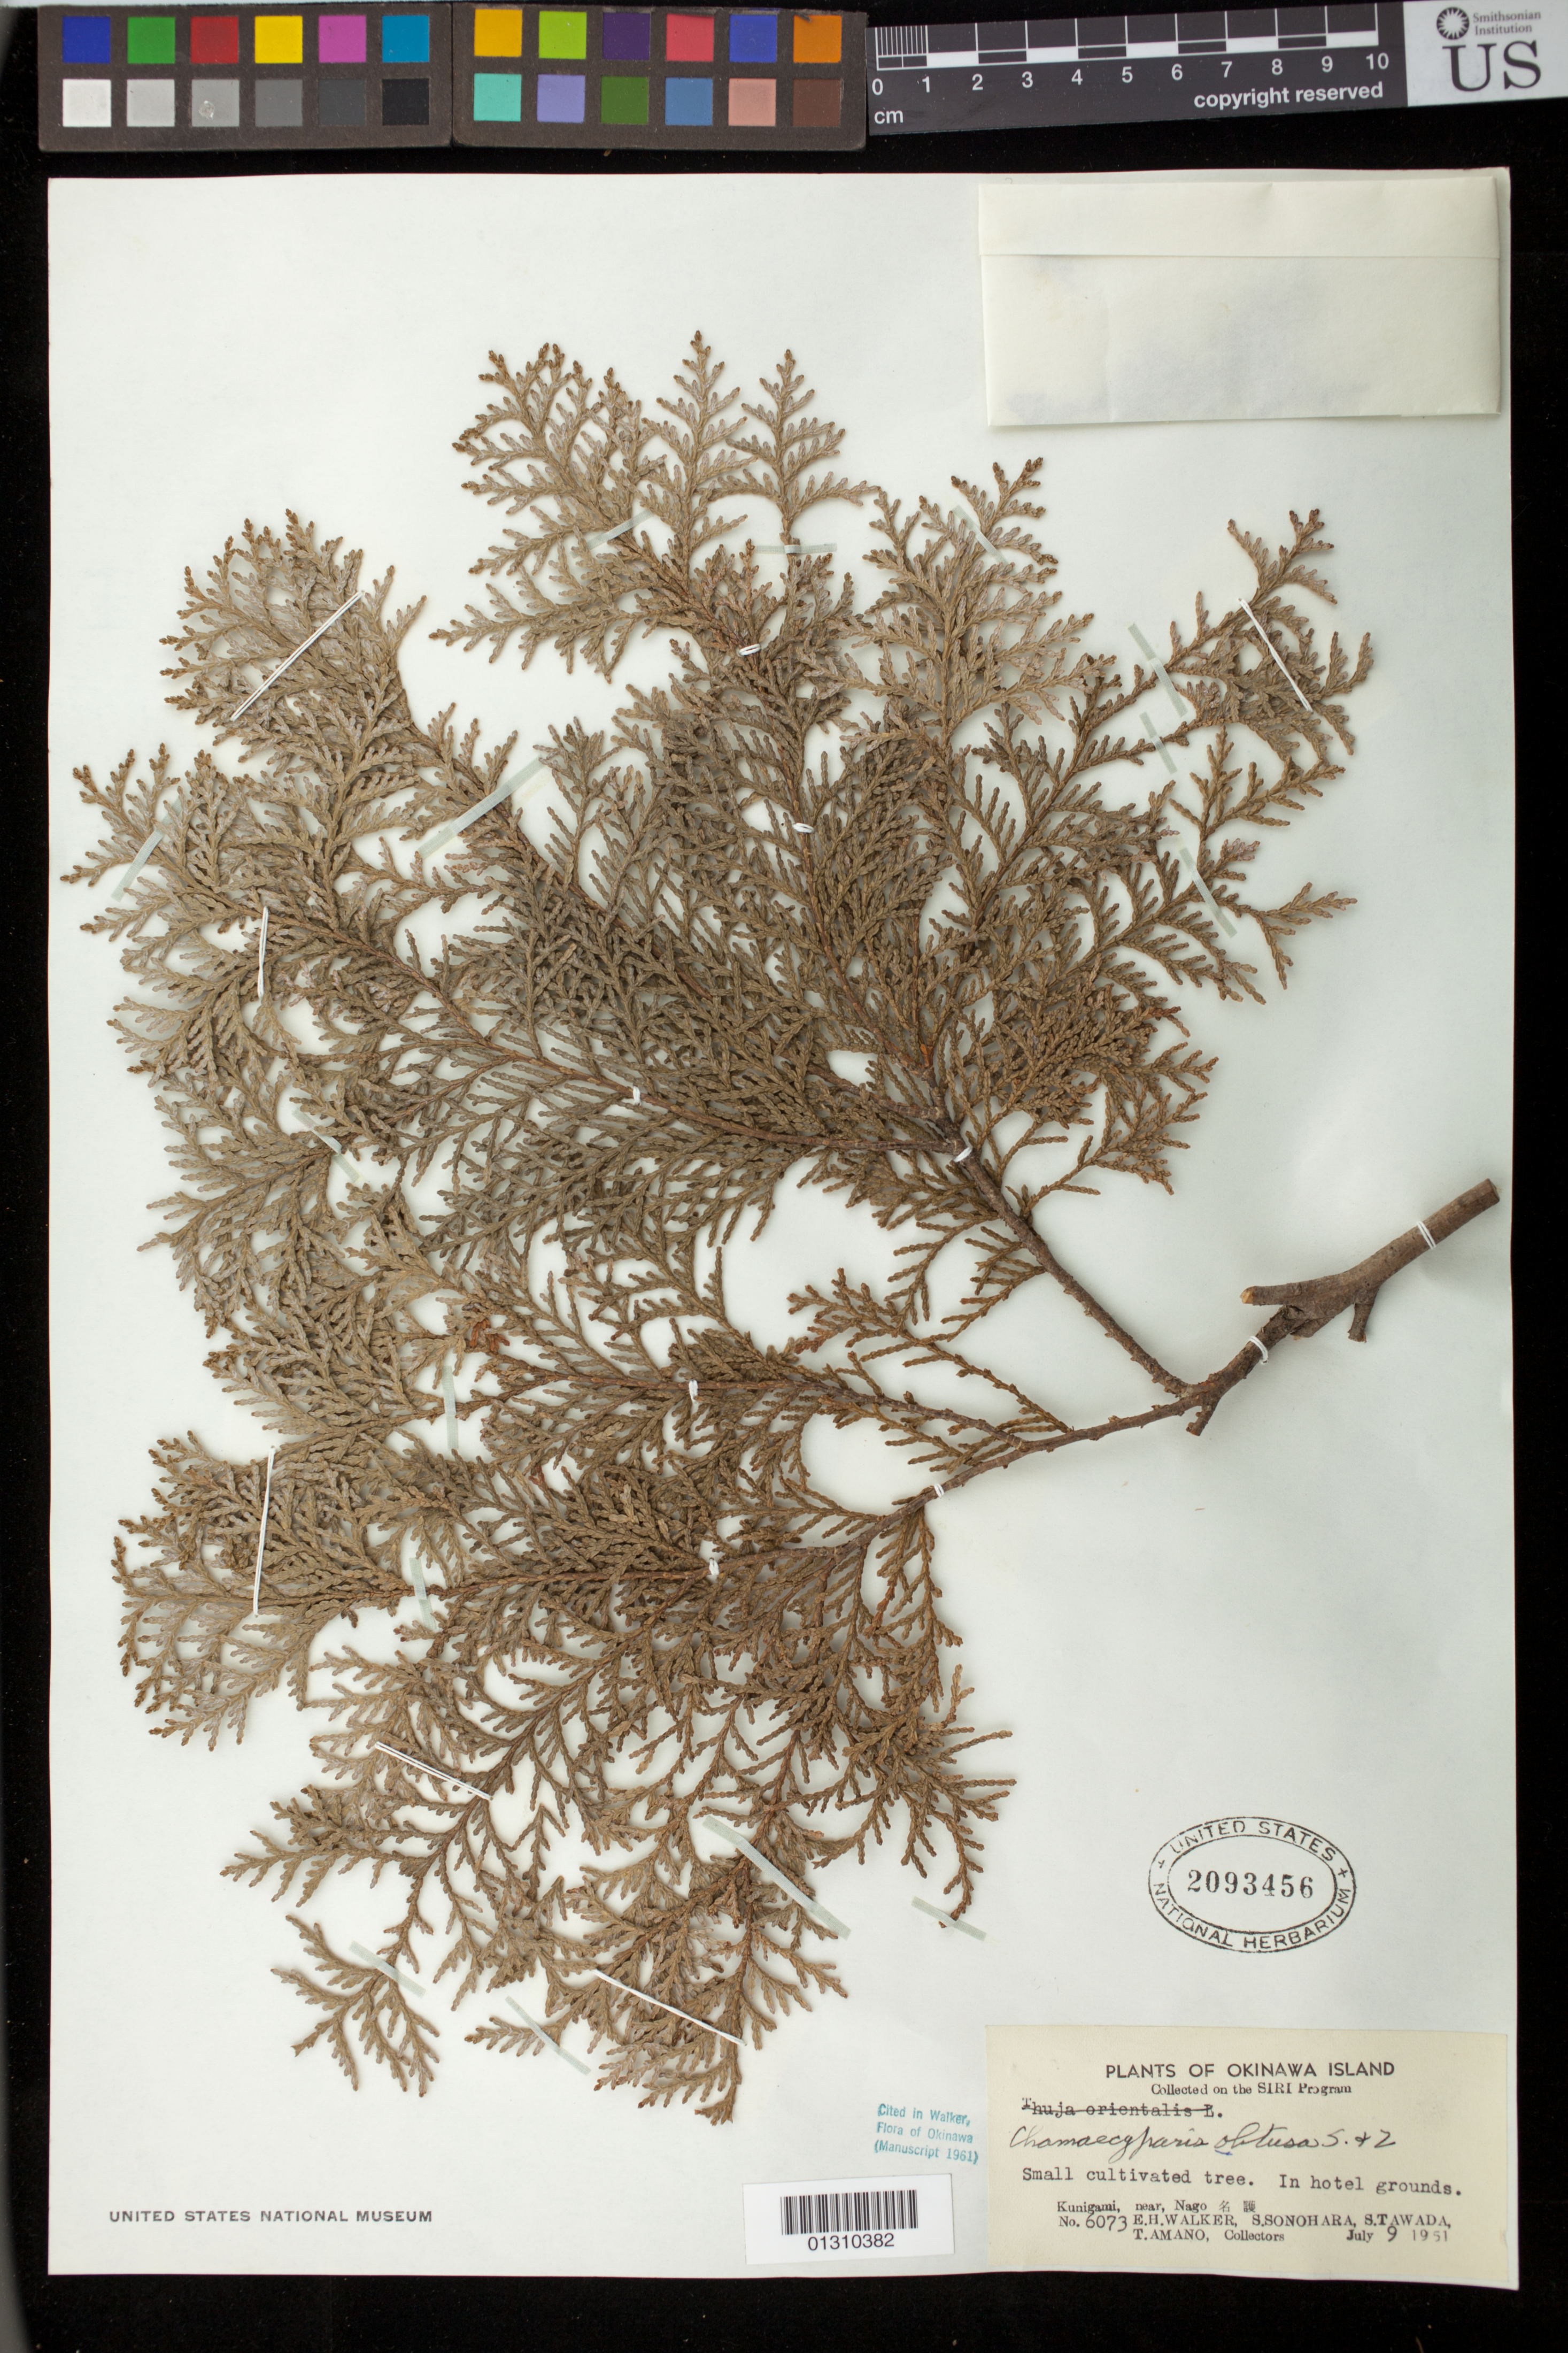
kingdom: Plantae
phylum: Tracheophyta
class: Pinopsida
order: Pinales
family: Cupressaceae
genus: Chamaecyparis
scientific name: Chamaecyparis pisifera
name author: (Siebold & Zucc.) Endl.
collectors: E. H. Walker, S. Sonohara, T. Tawada & T. Amano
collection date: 1951-07-09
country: Japan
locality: Okinawa Island, Kunigami, near, Nago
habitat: in hotel grounds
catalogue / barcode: US 2093456